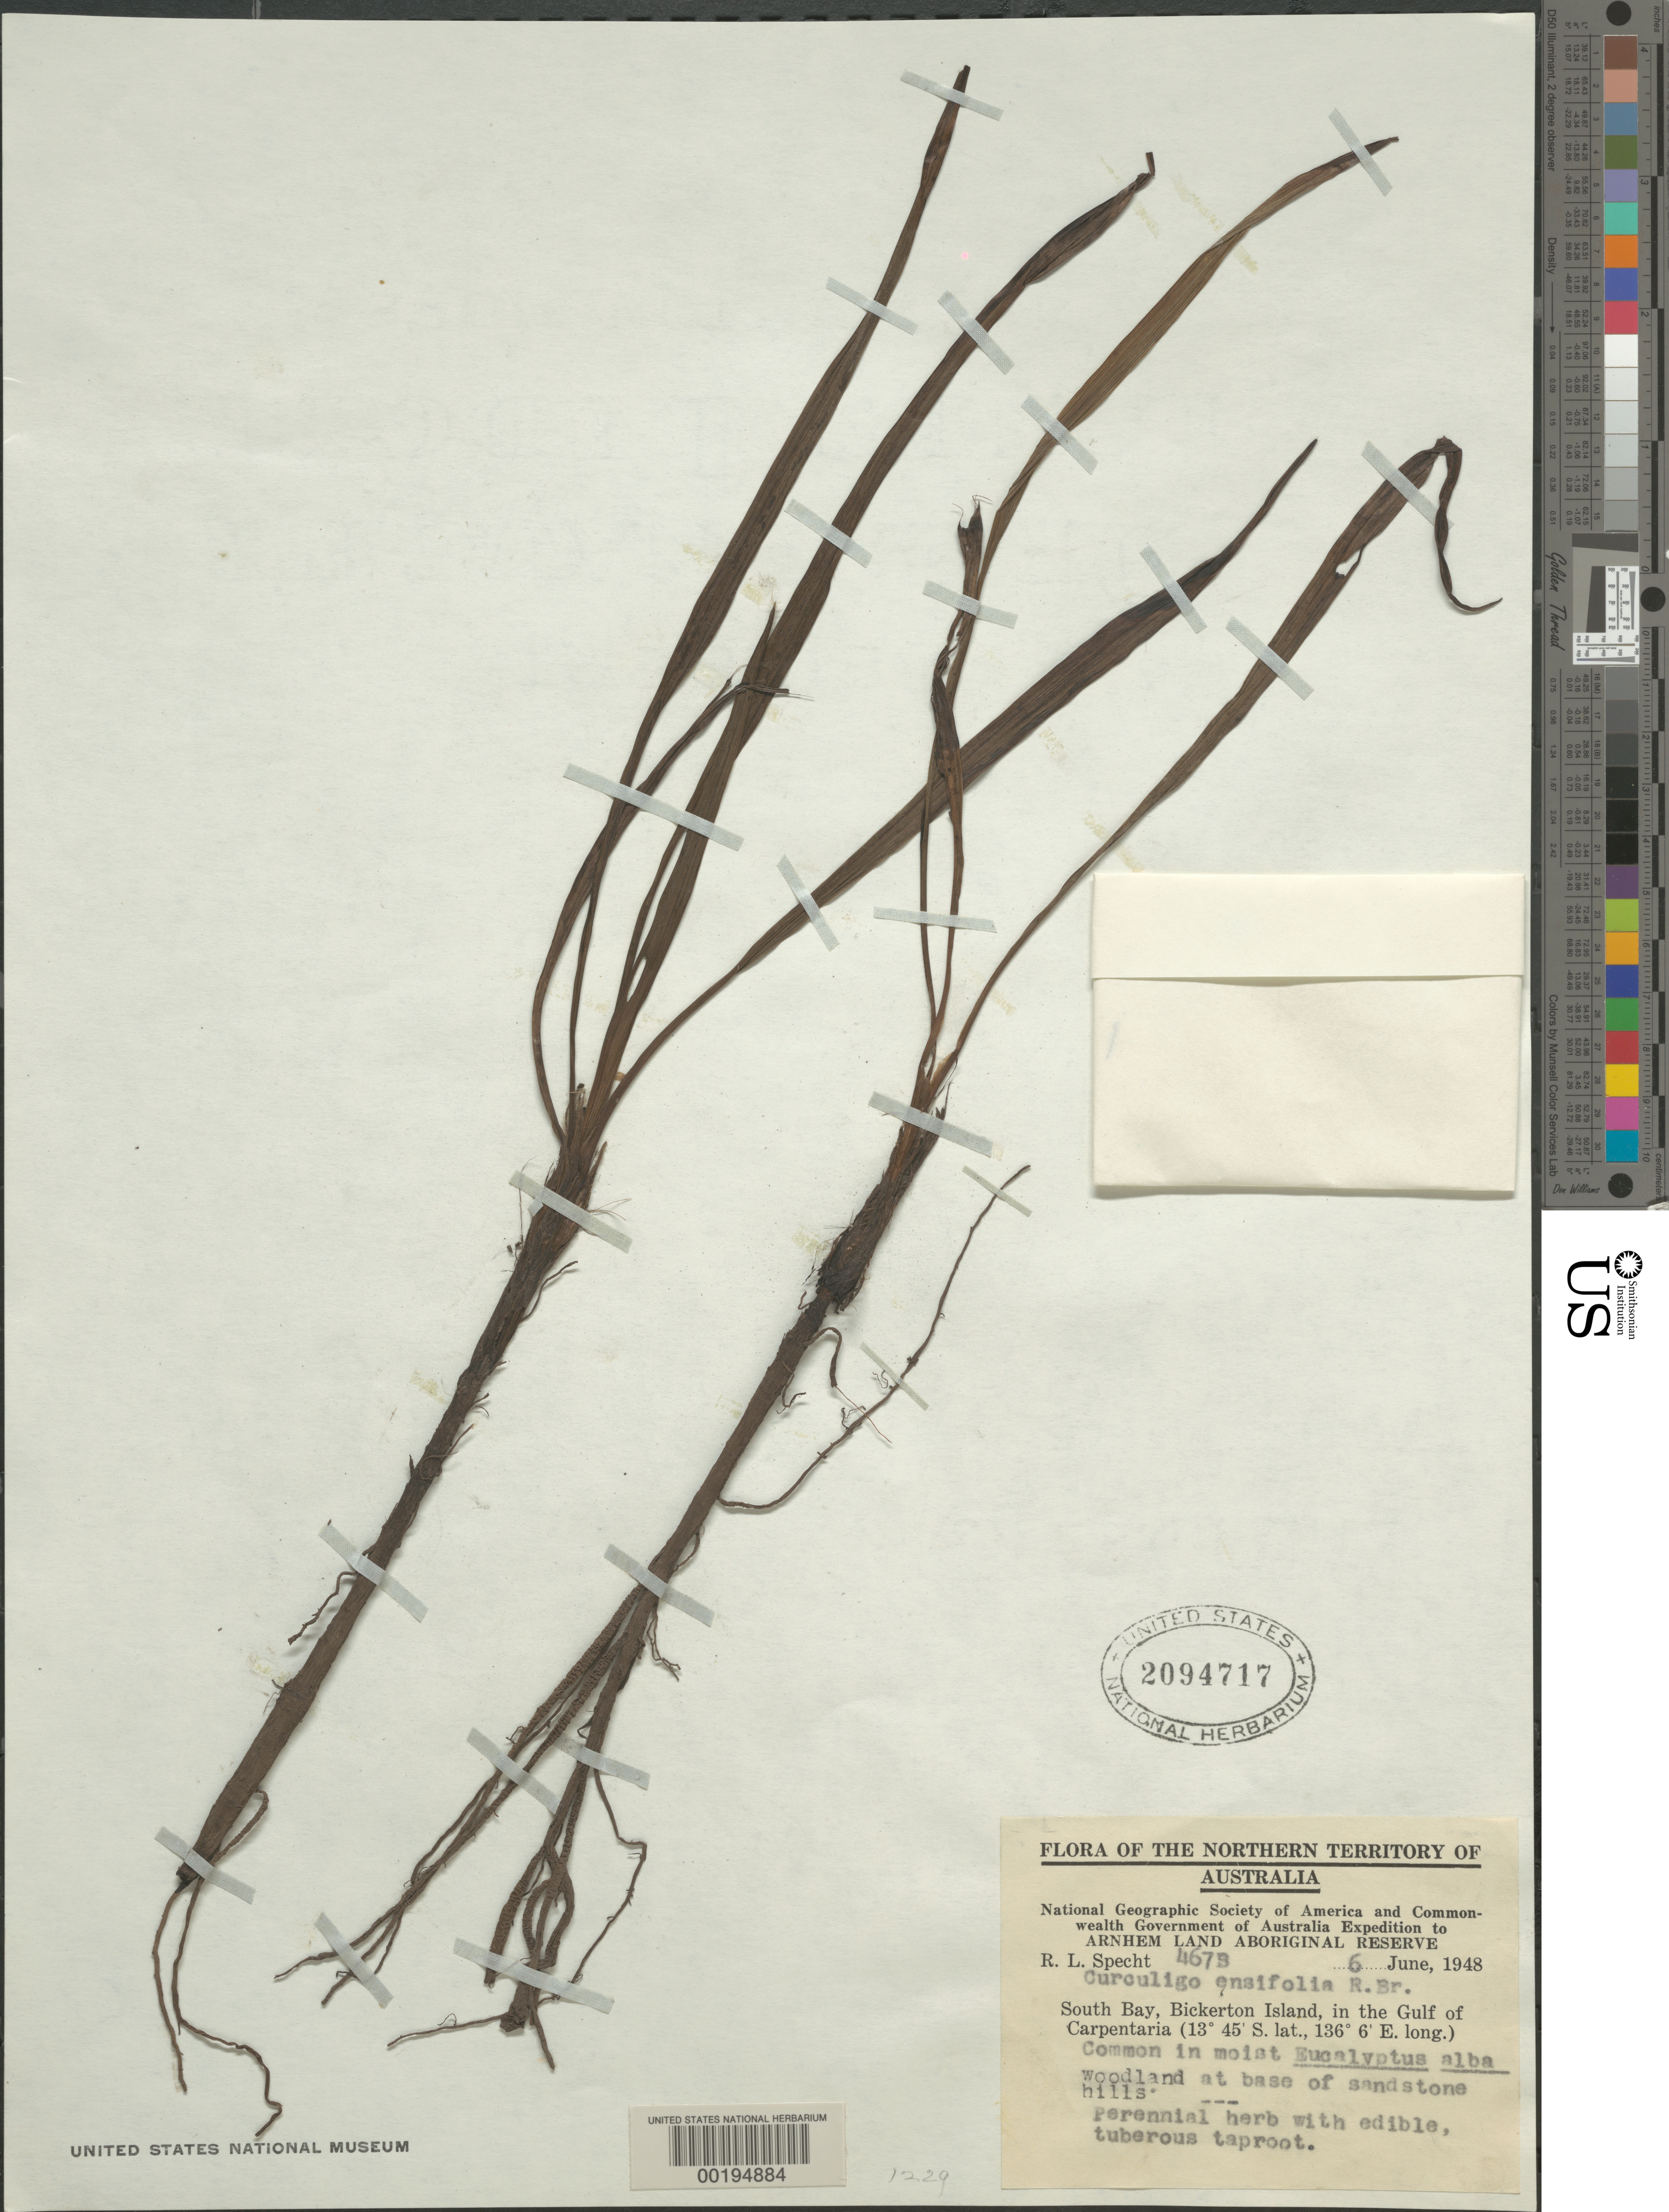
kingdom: Plantae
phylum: Tracheophyta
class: Liliopsida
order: Asparagales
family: Hypoxidaceae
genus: Curculigo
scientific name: Curculigo ensifolia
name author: R. Br.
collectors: R. L. Specht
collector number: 467b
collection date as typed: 06 Jun 1948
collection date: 1948-06-06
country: Australia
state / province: Northern Territory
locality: South bay, bickerton i., in the gulf of carpentaria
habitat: Moist woodland at base of sandstone hills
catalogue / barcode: US 2094717